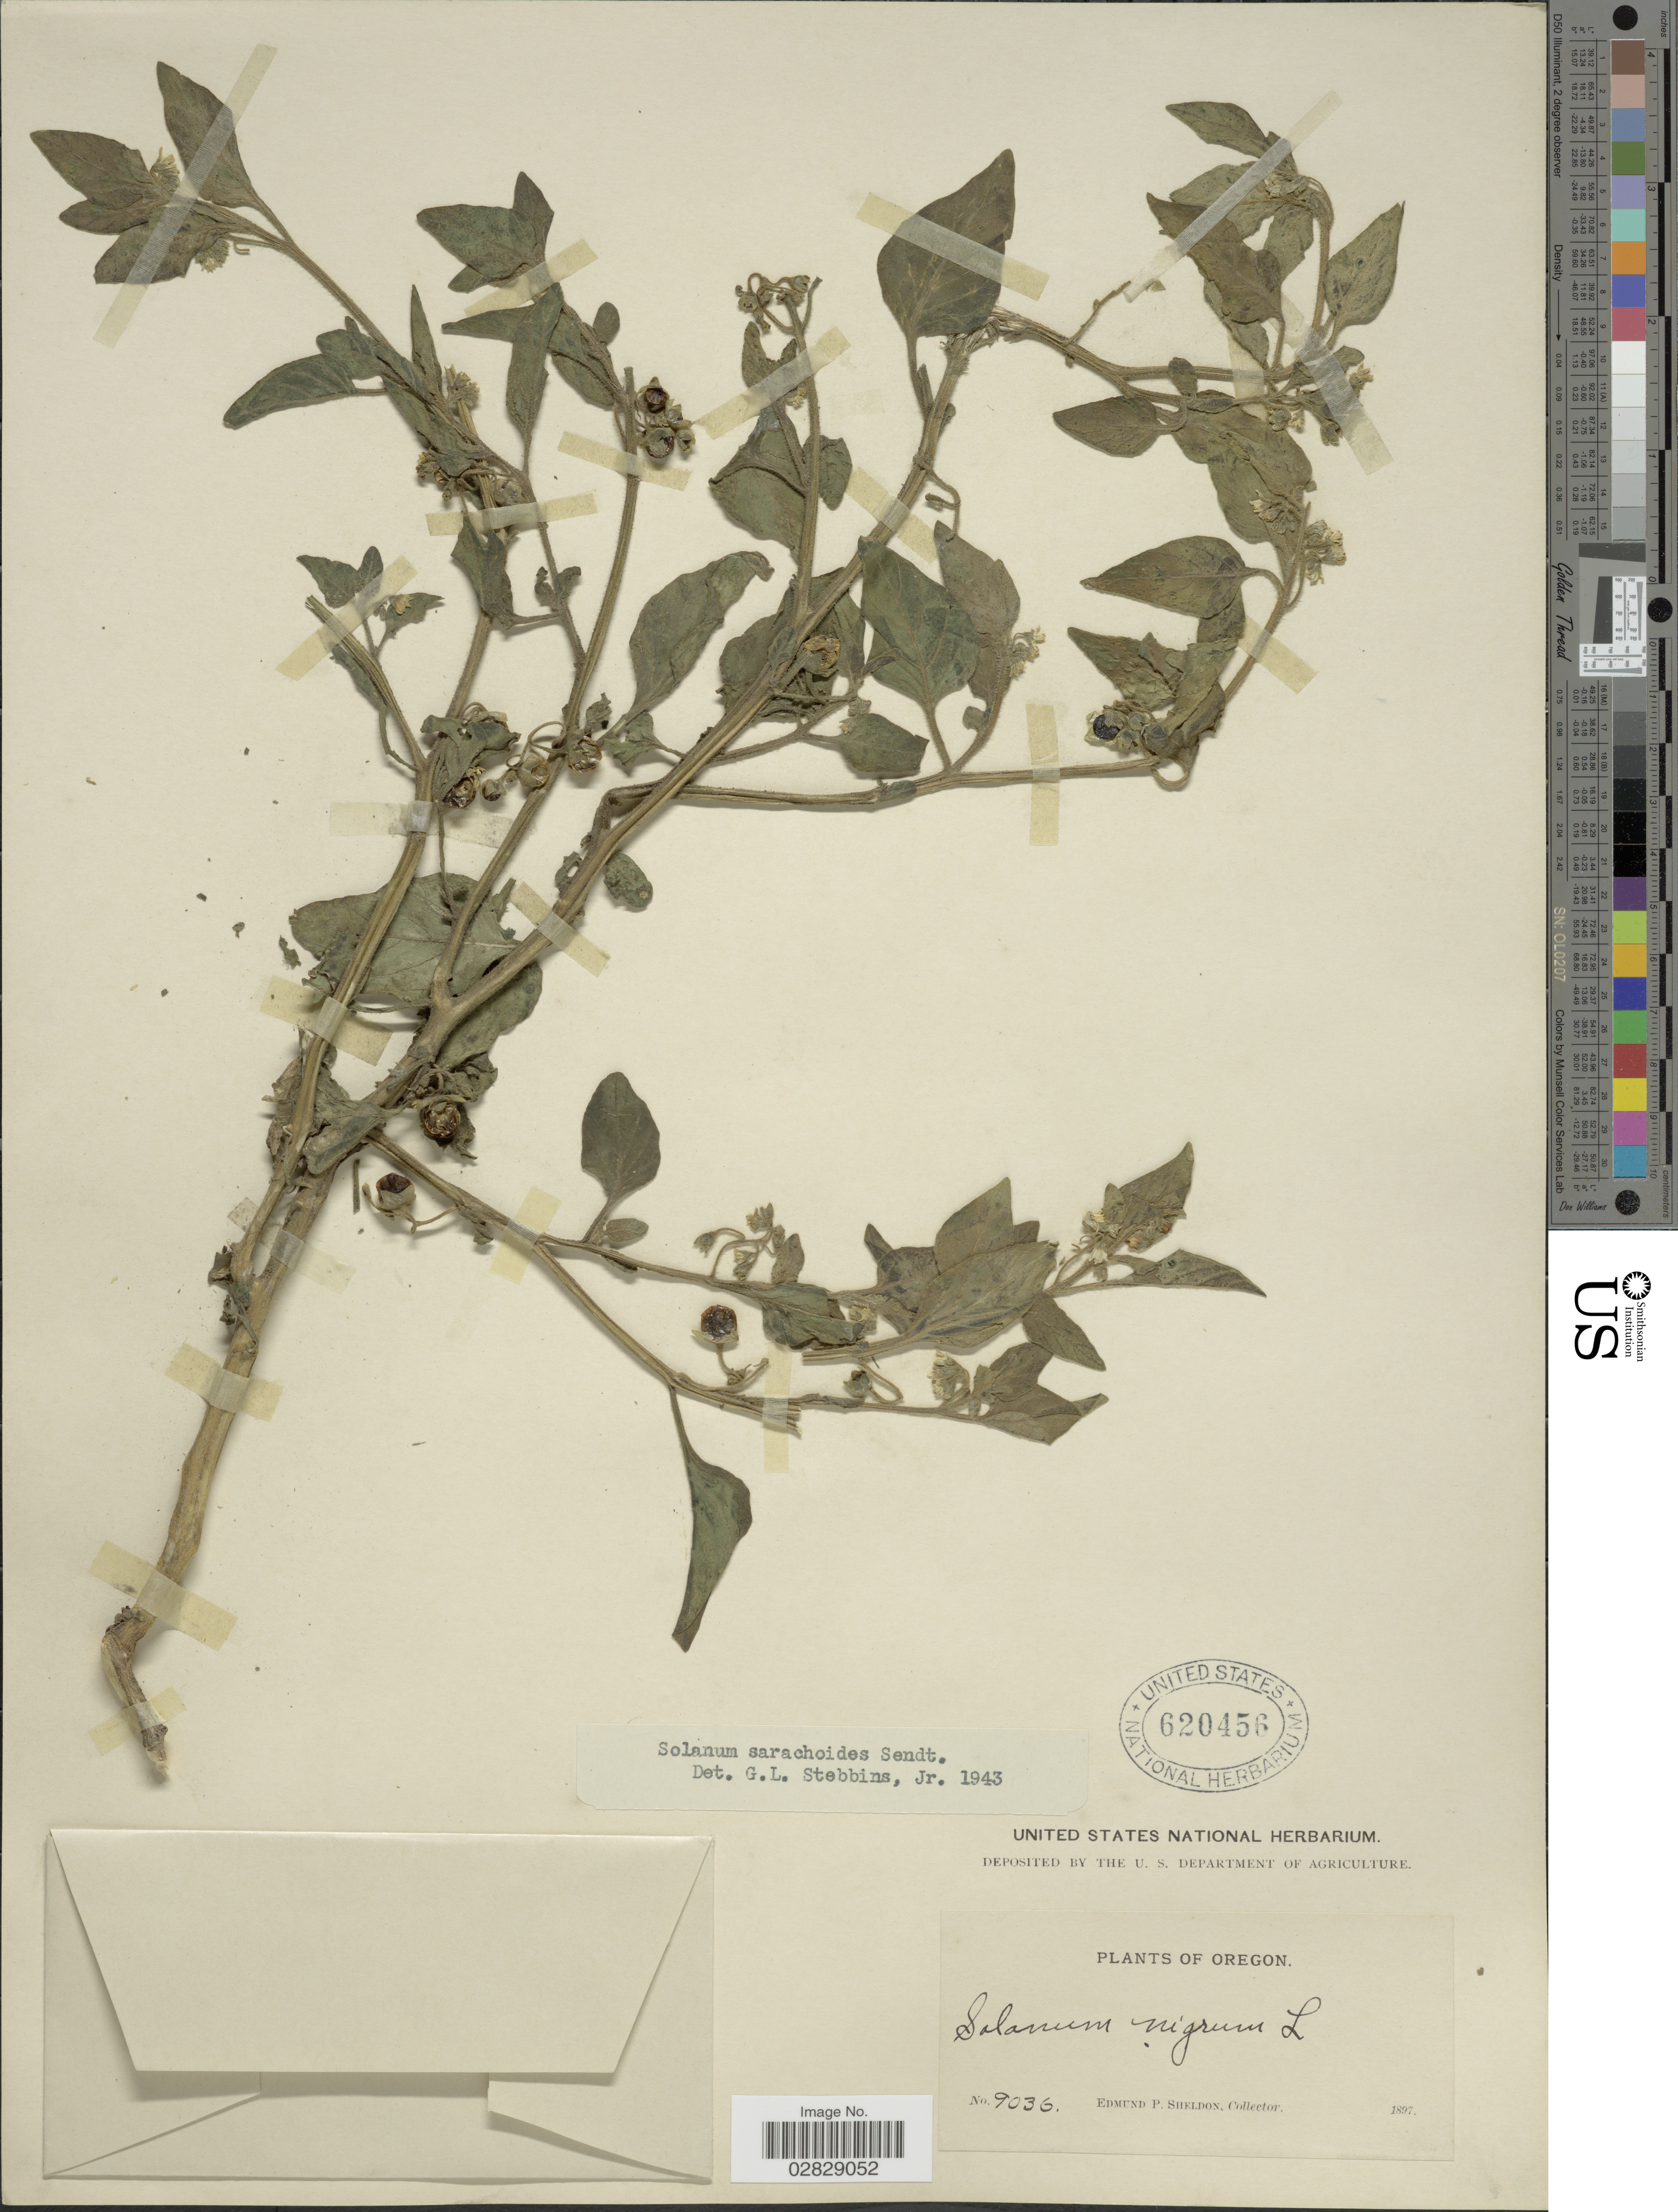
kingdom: Plantae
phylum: Tracheophyta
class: Magnoliopsida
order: Solanales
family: Solanaceae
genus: Solanum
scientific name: Solanum sarachoides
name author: Sendt.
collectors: E. P. Sheldon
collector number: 9036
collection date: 1897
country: United States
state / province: Oregon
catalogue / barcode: US 620456